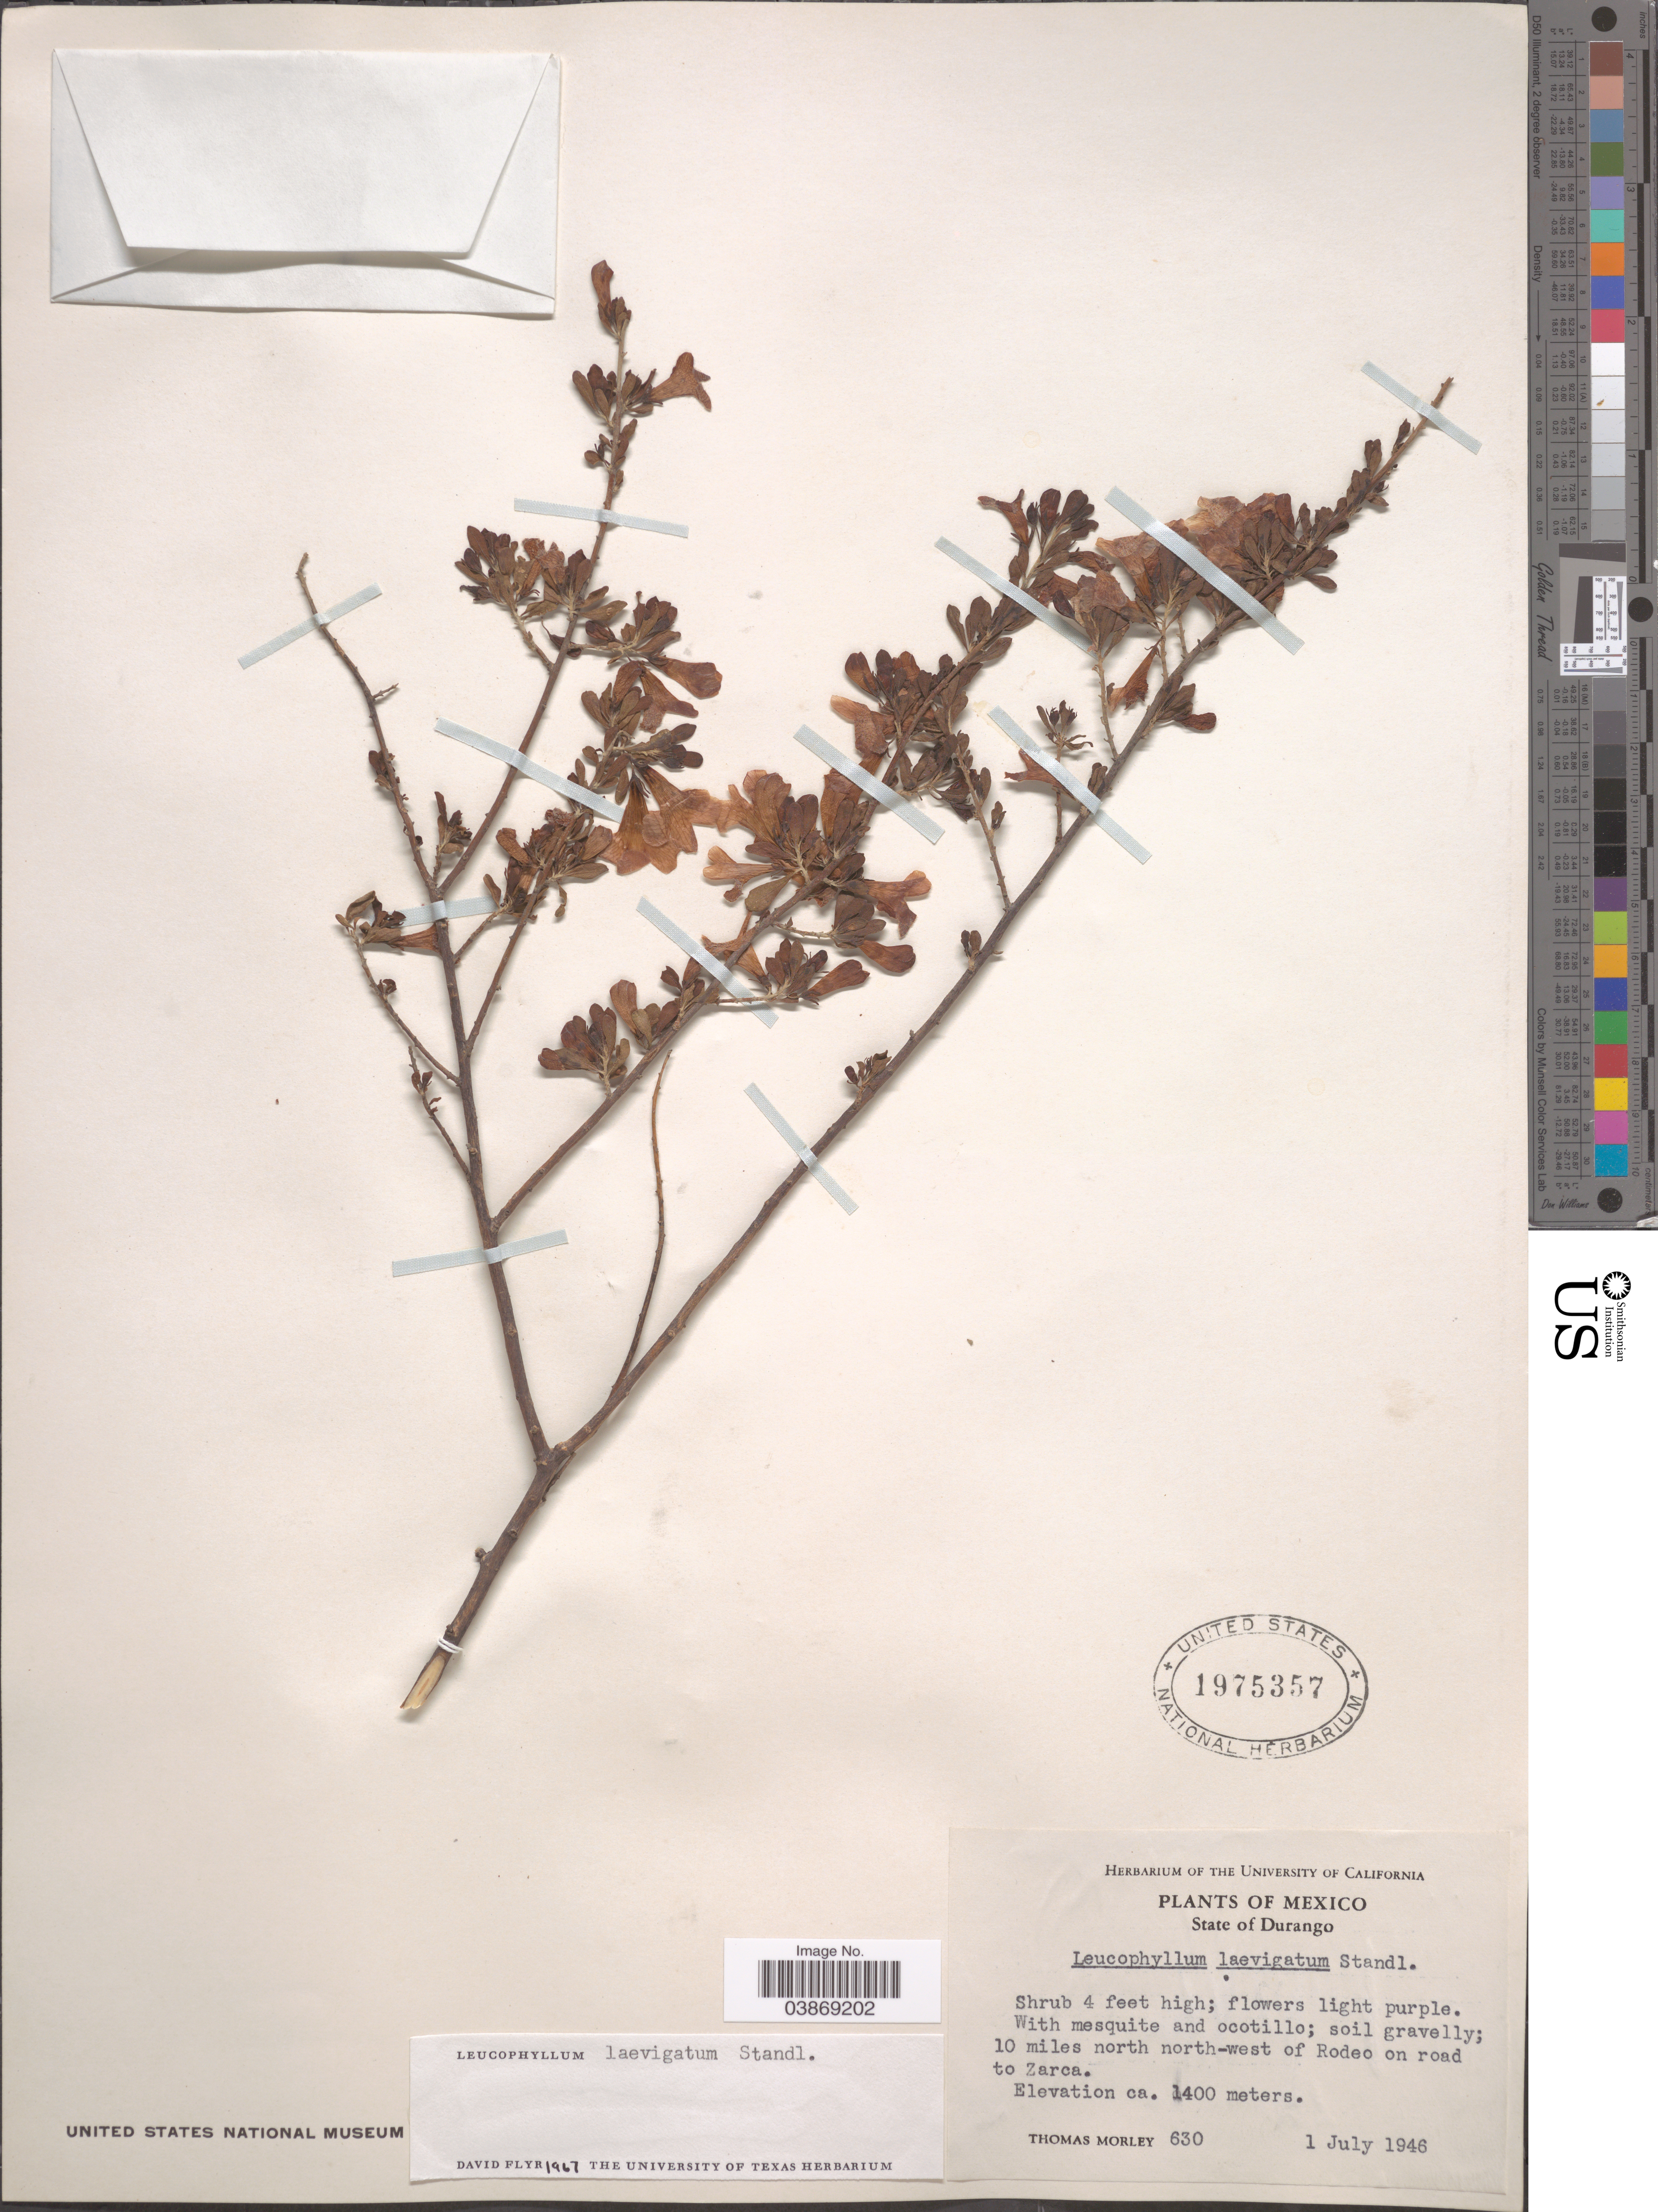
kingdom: Plantae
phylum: Tracheophyta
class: Magnoliopsida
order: Lamiales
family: Scrophulariaceae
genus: Leucophyllum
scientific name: Leucophyllum laevigatum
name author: Standl.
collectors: T. Morley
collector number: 630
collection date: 1946-07-01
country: Mexico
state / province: Durango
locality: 10 miles north north-west of Rodeo on road to Zarca.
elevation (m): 1400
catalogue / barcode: US 1975357